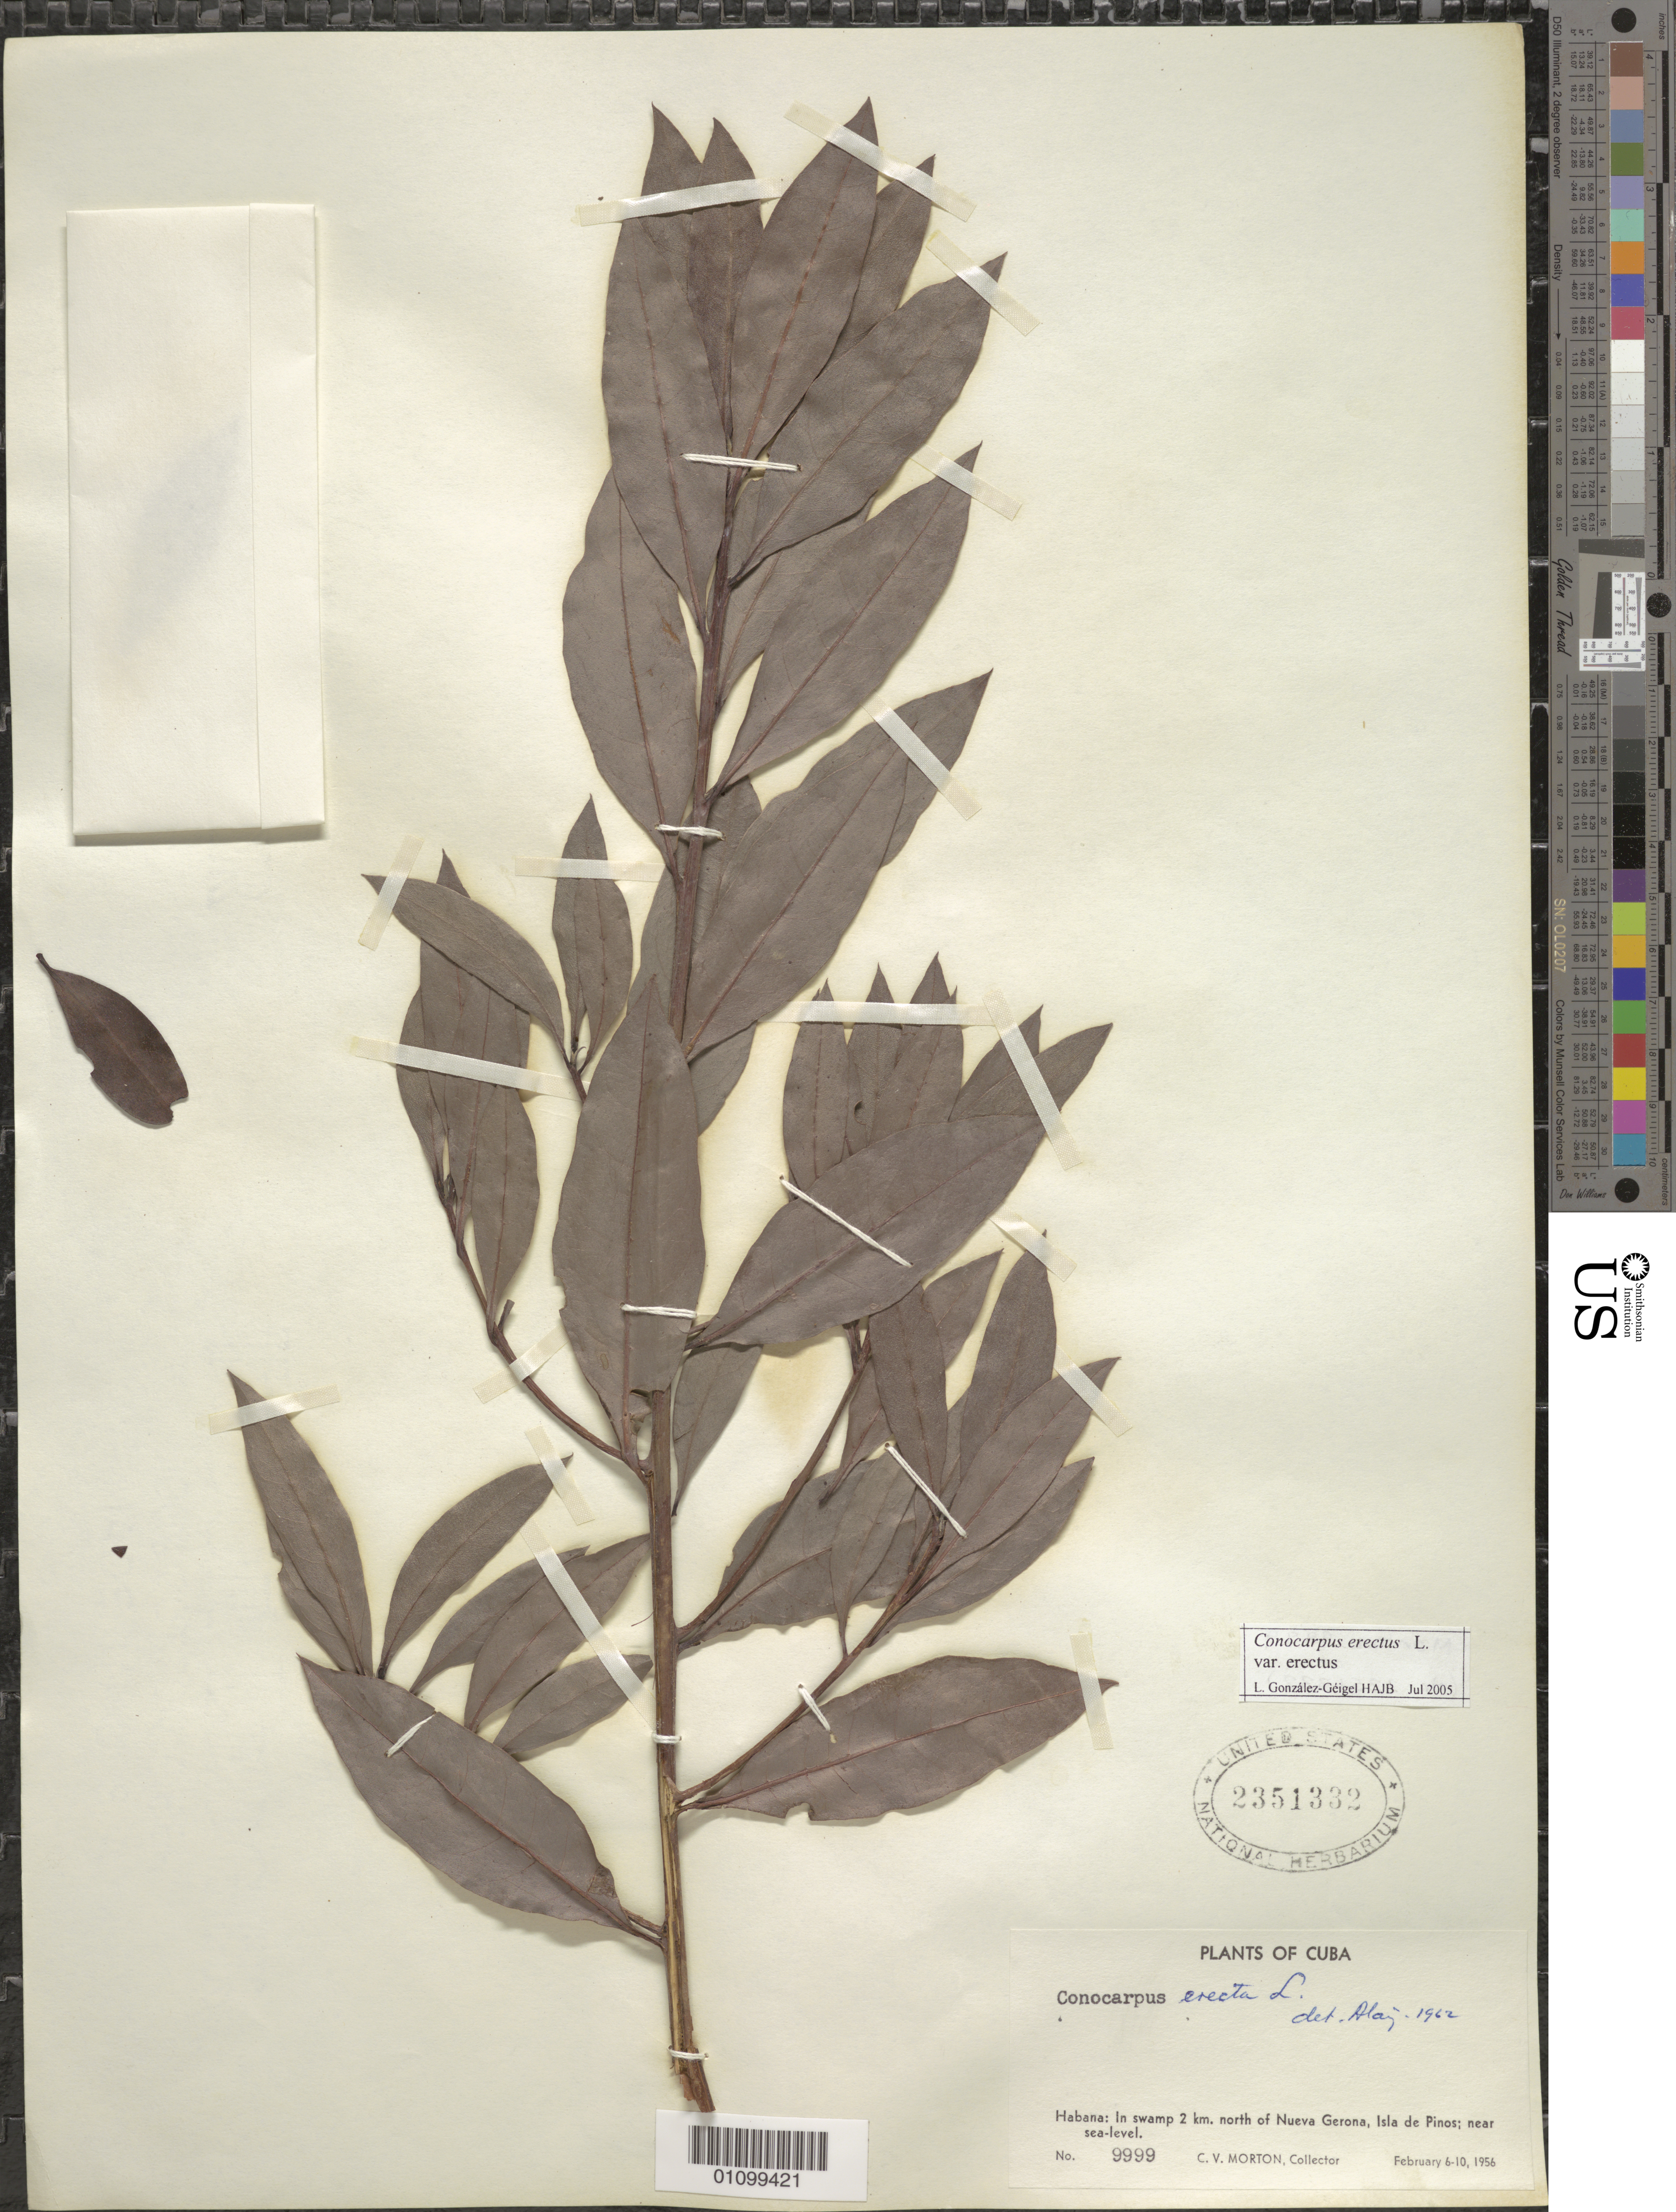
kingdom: Plantae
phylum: Tracheophyta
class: Magnoliopsida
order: Myrtales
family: Combretaceae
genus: Conocarpus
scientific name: Conocarpus erectus var. erectus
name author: L.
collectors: C. V. Morton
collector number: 9999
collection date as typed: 06 Feb 1956 to 10 Feb 1956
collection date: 1956-02-06/1956-02-10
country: Cuba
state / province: Isla de La Juventud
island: Isla de la Juventud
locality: Isle of Pines, 2 km N of Nueva Gerona, Isla de Pinos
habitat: swamp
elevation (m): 0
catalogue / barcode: US 2351332